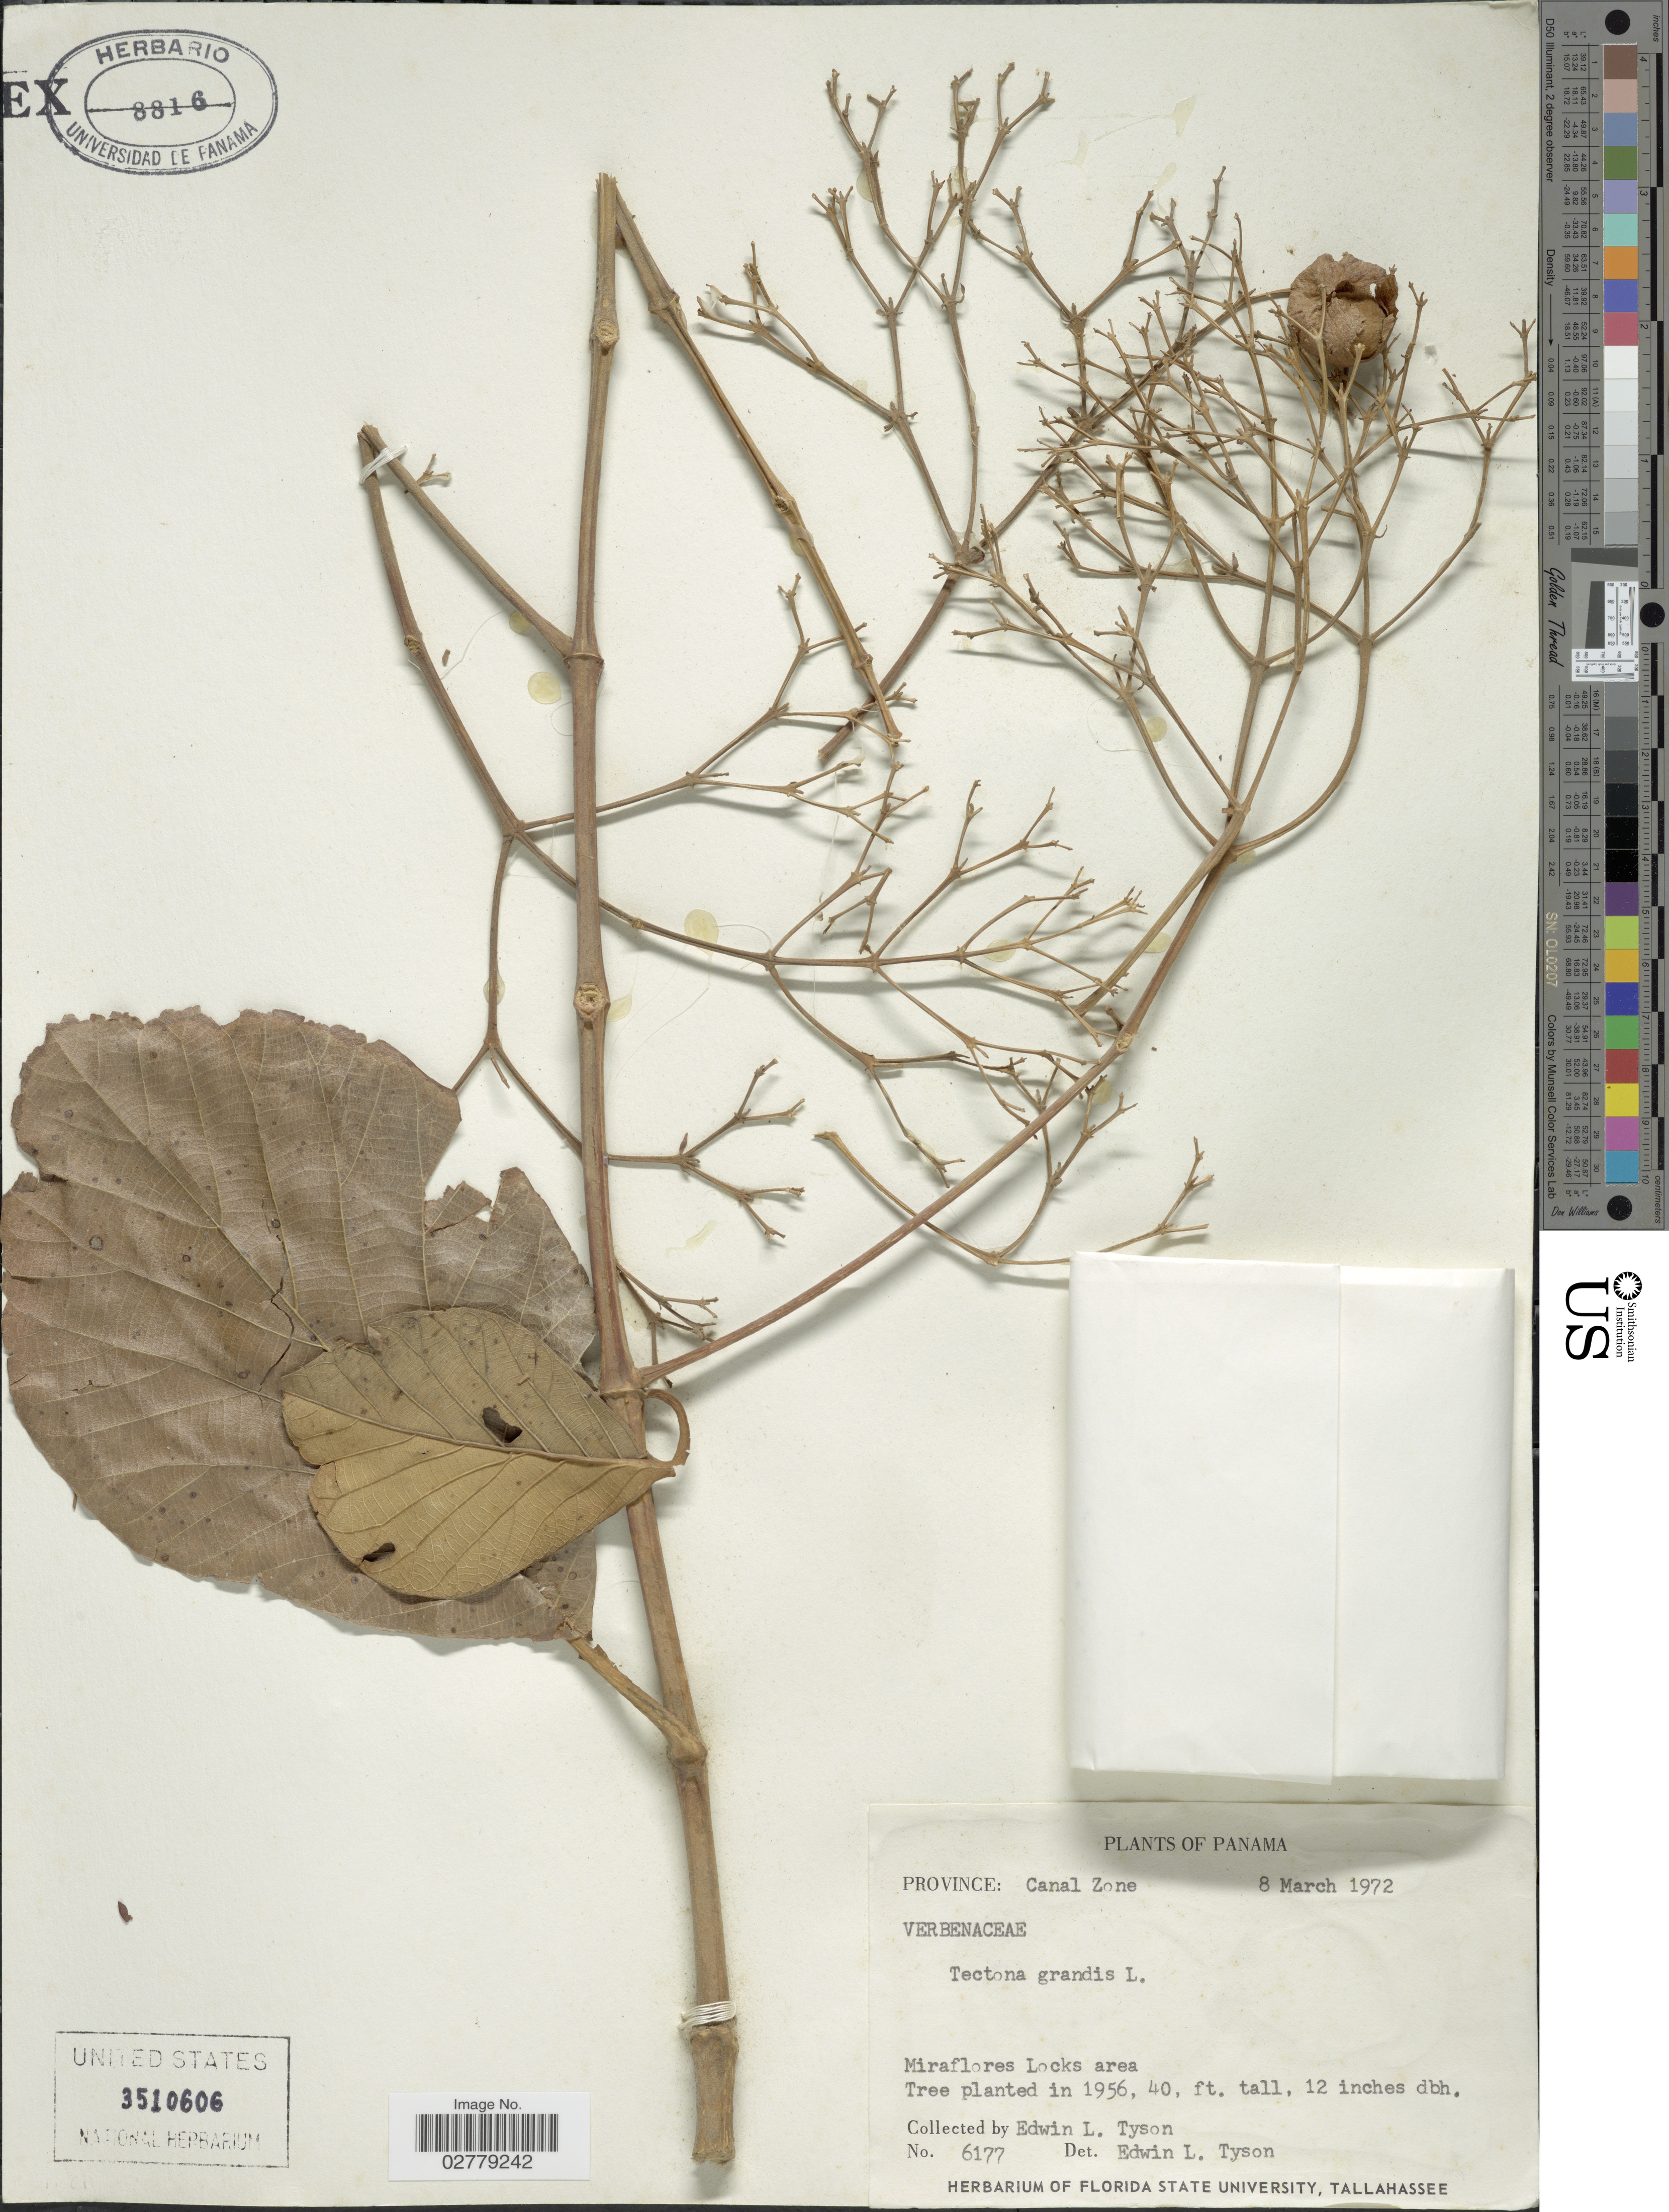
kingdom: Plantae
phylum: Tracheophyta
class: Magnoliopsida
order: Lamiales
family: Lamiaceae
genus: Tectona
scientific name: Tectona grandis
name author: L. f.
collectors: E. L. Tyson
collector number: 6177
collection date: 1972-03-08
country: Panama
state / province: Panamá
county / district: Canal Zone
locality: Province: Canal Zone. Miraflores Locks area.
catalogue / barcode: US 3510606